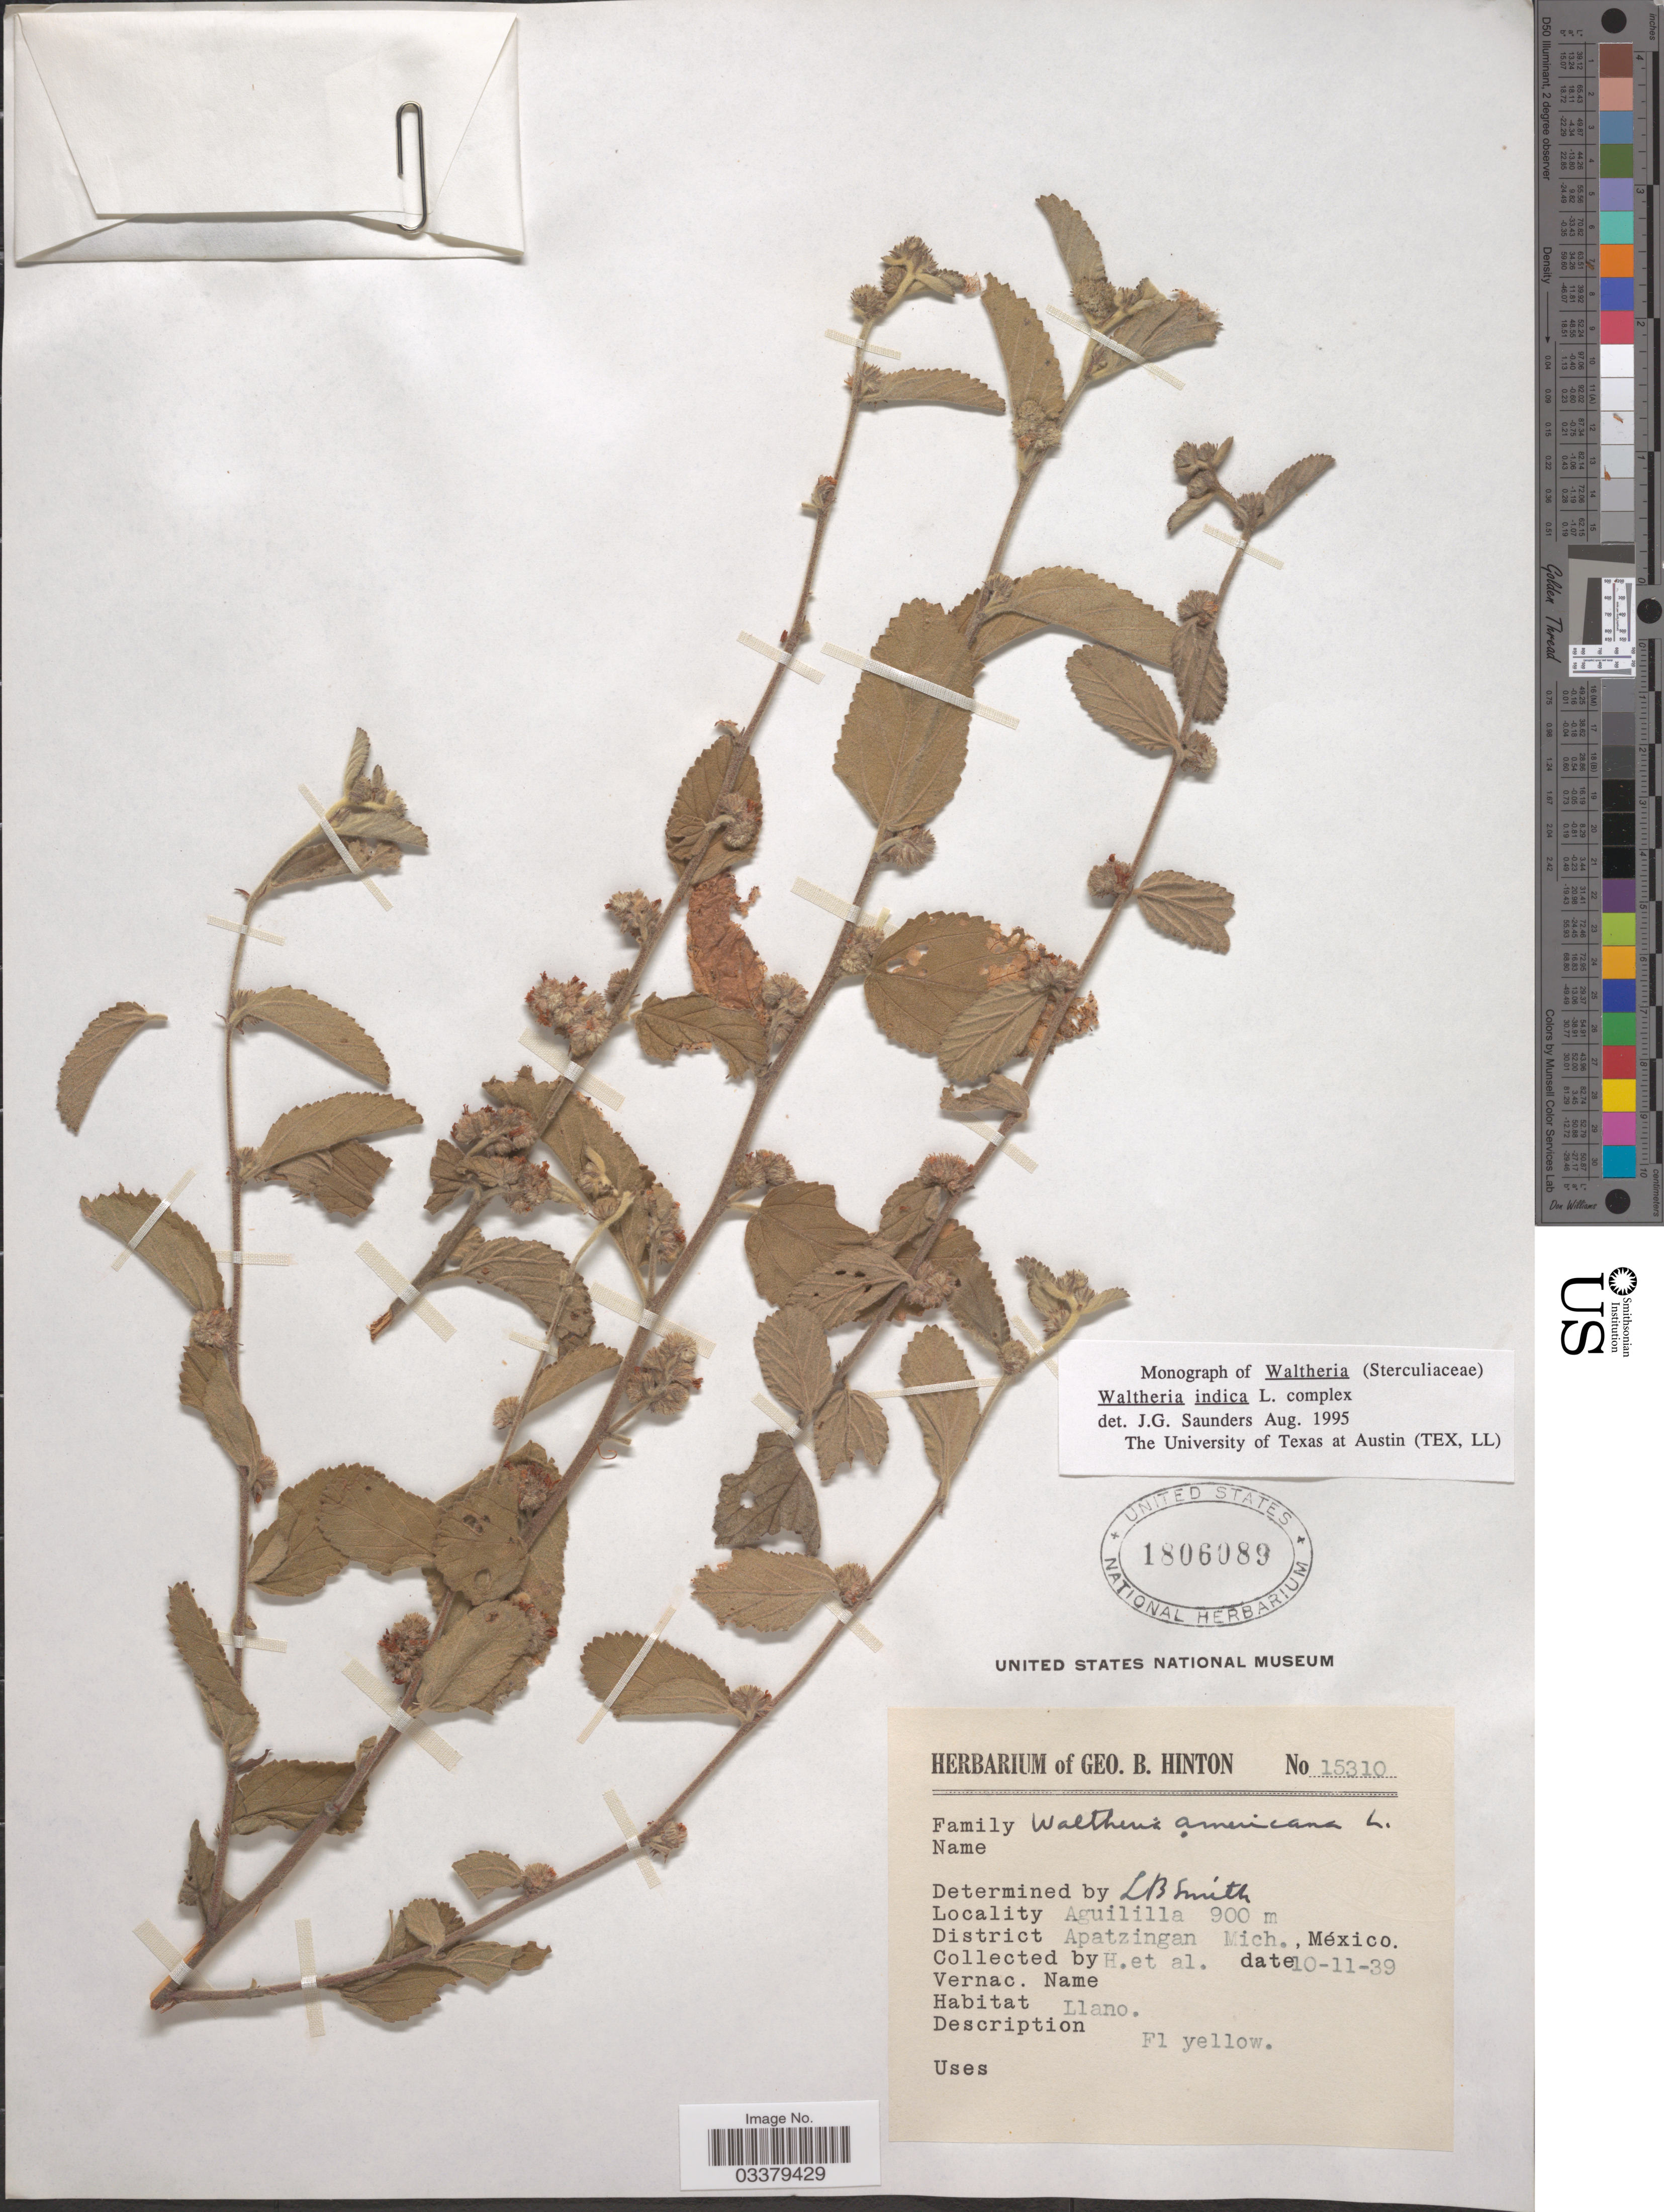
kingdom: Plantae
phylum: Tracheophyta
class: Magnoliopsida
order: Malvales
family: Malvaceae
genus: Waltheria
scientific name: Waltheria indica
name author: L.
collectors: G. B. Hinton & et al.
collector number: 15310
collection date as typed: Transcribed d/m/y: 10/11/39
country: Mexico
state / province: Michoacán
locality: Aguililla. District Apatzingan Mich.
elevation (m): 900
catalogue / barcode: US 1806089